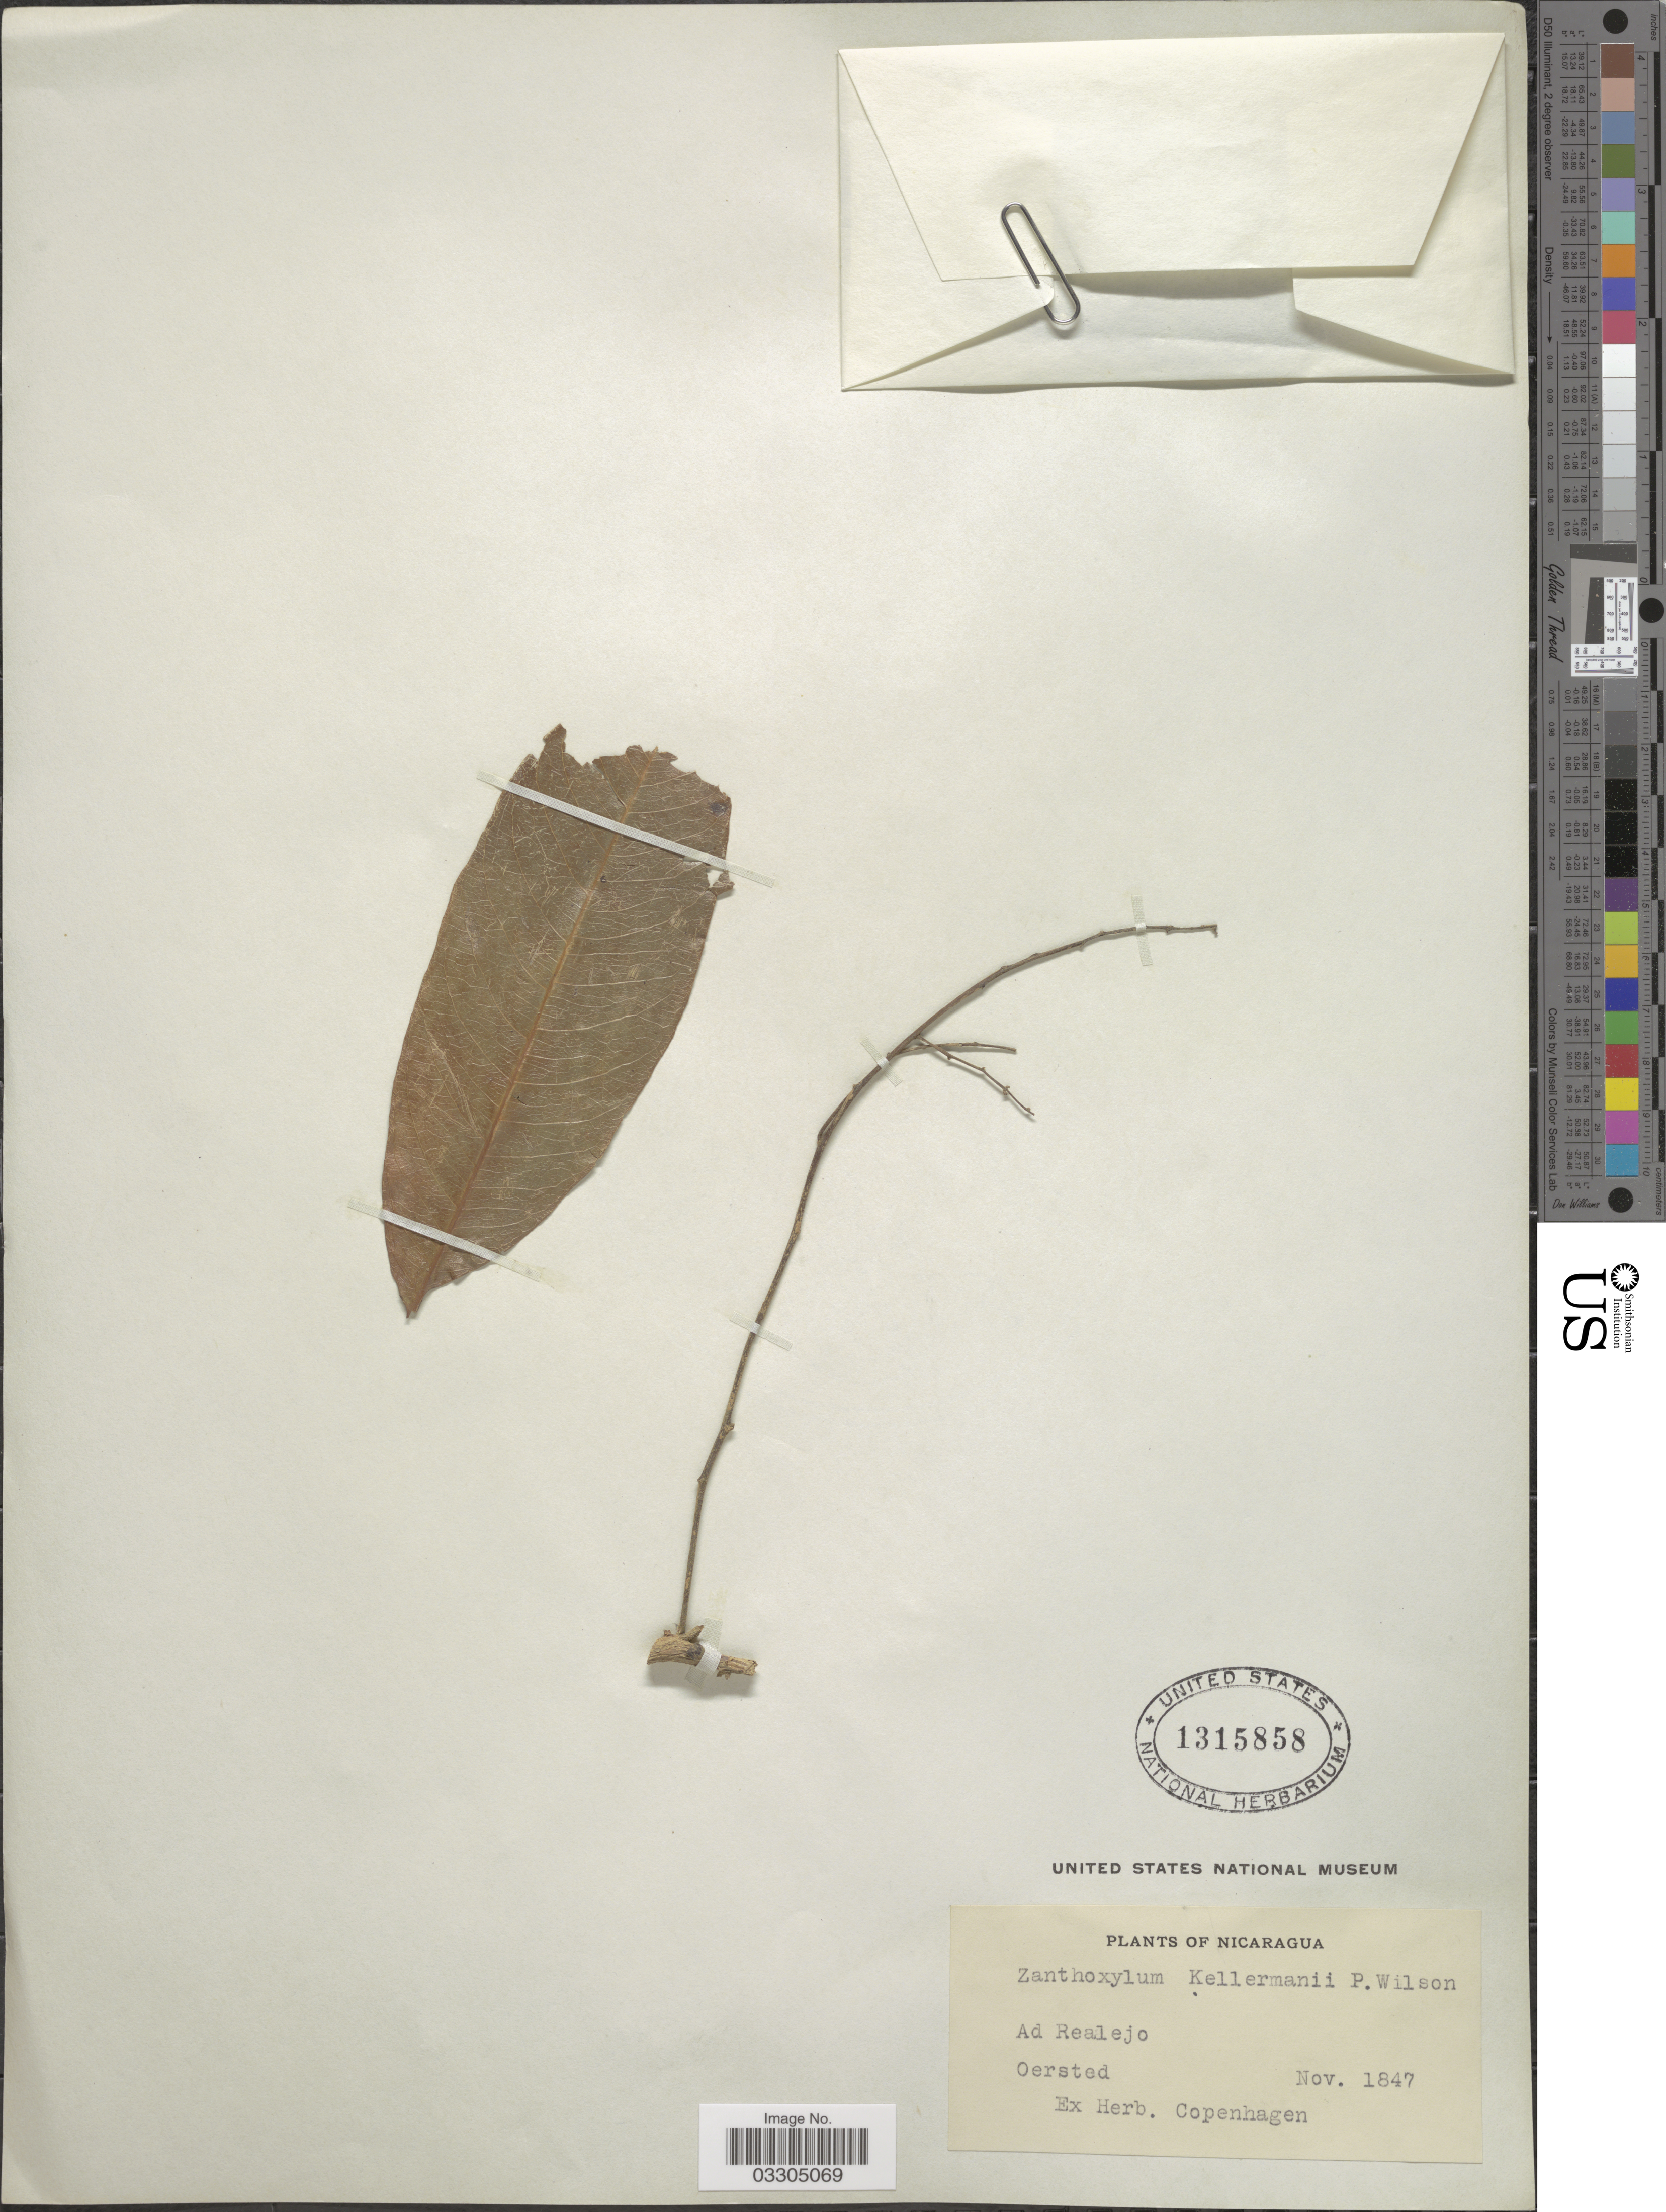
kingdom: Plantae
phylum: Tracheophyta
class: Magnoliopsida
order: Sapindales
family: Rutaceae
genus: Zanthoxylum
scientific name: Zanthoxylum kellermanii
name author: P. Wilson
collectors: Oersted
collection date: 1847-11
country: Nicaragua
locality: Ad Realejo.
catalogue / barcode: US 1315858